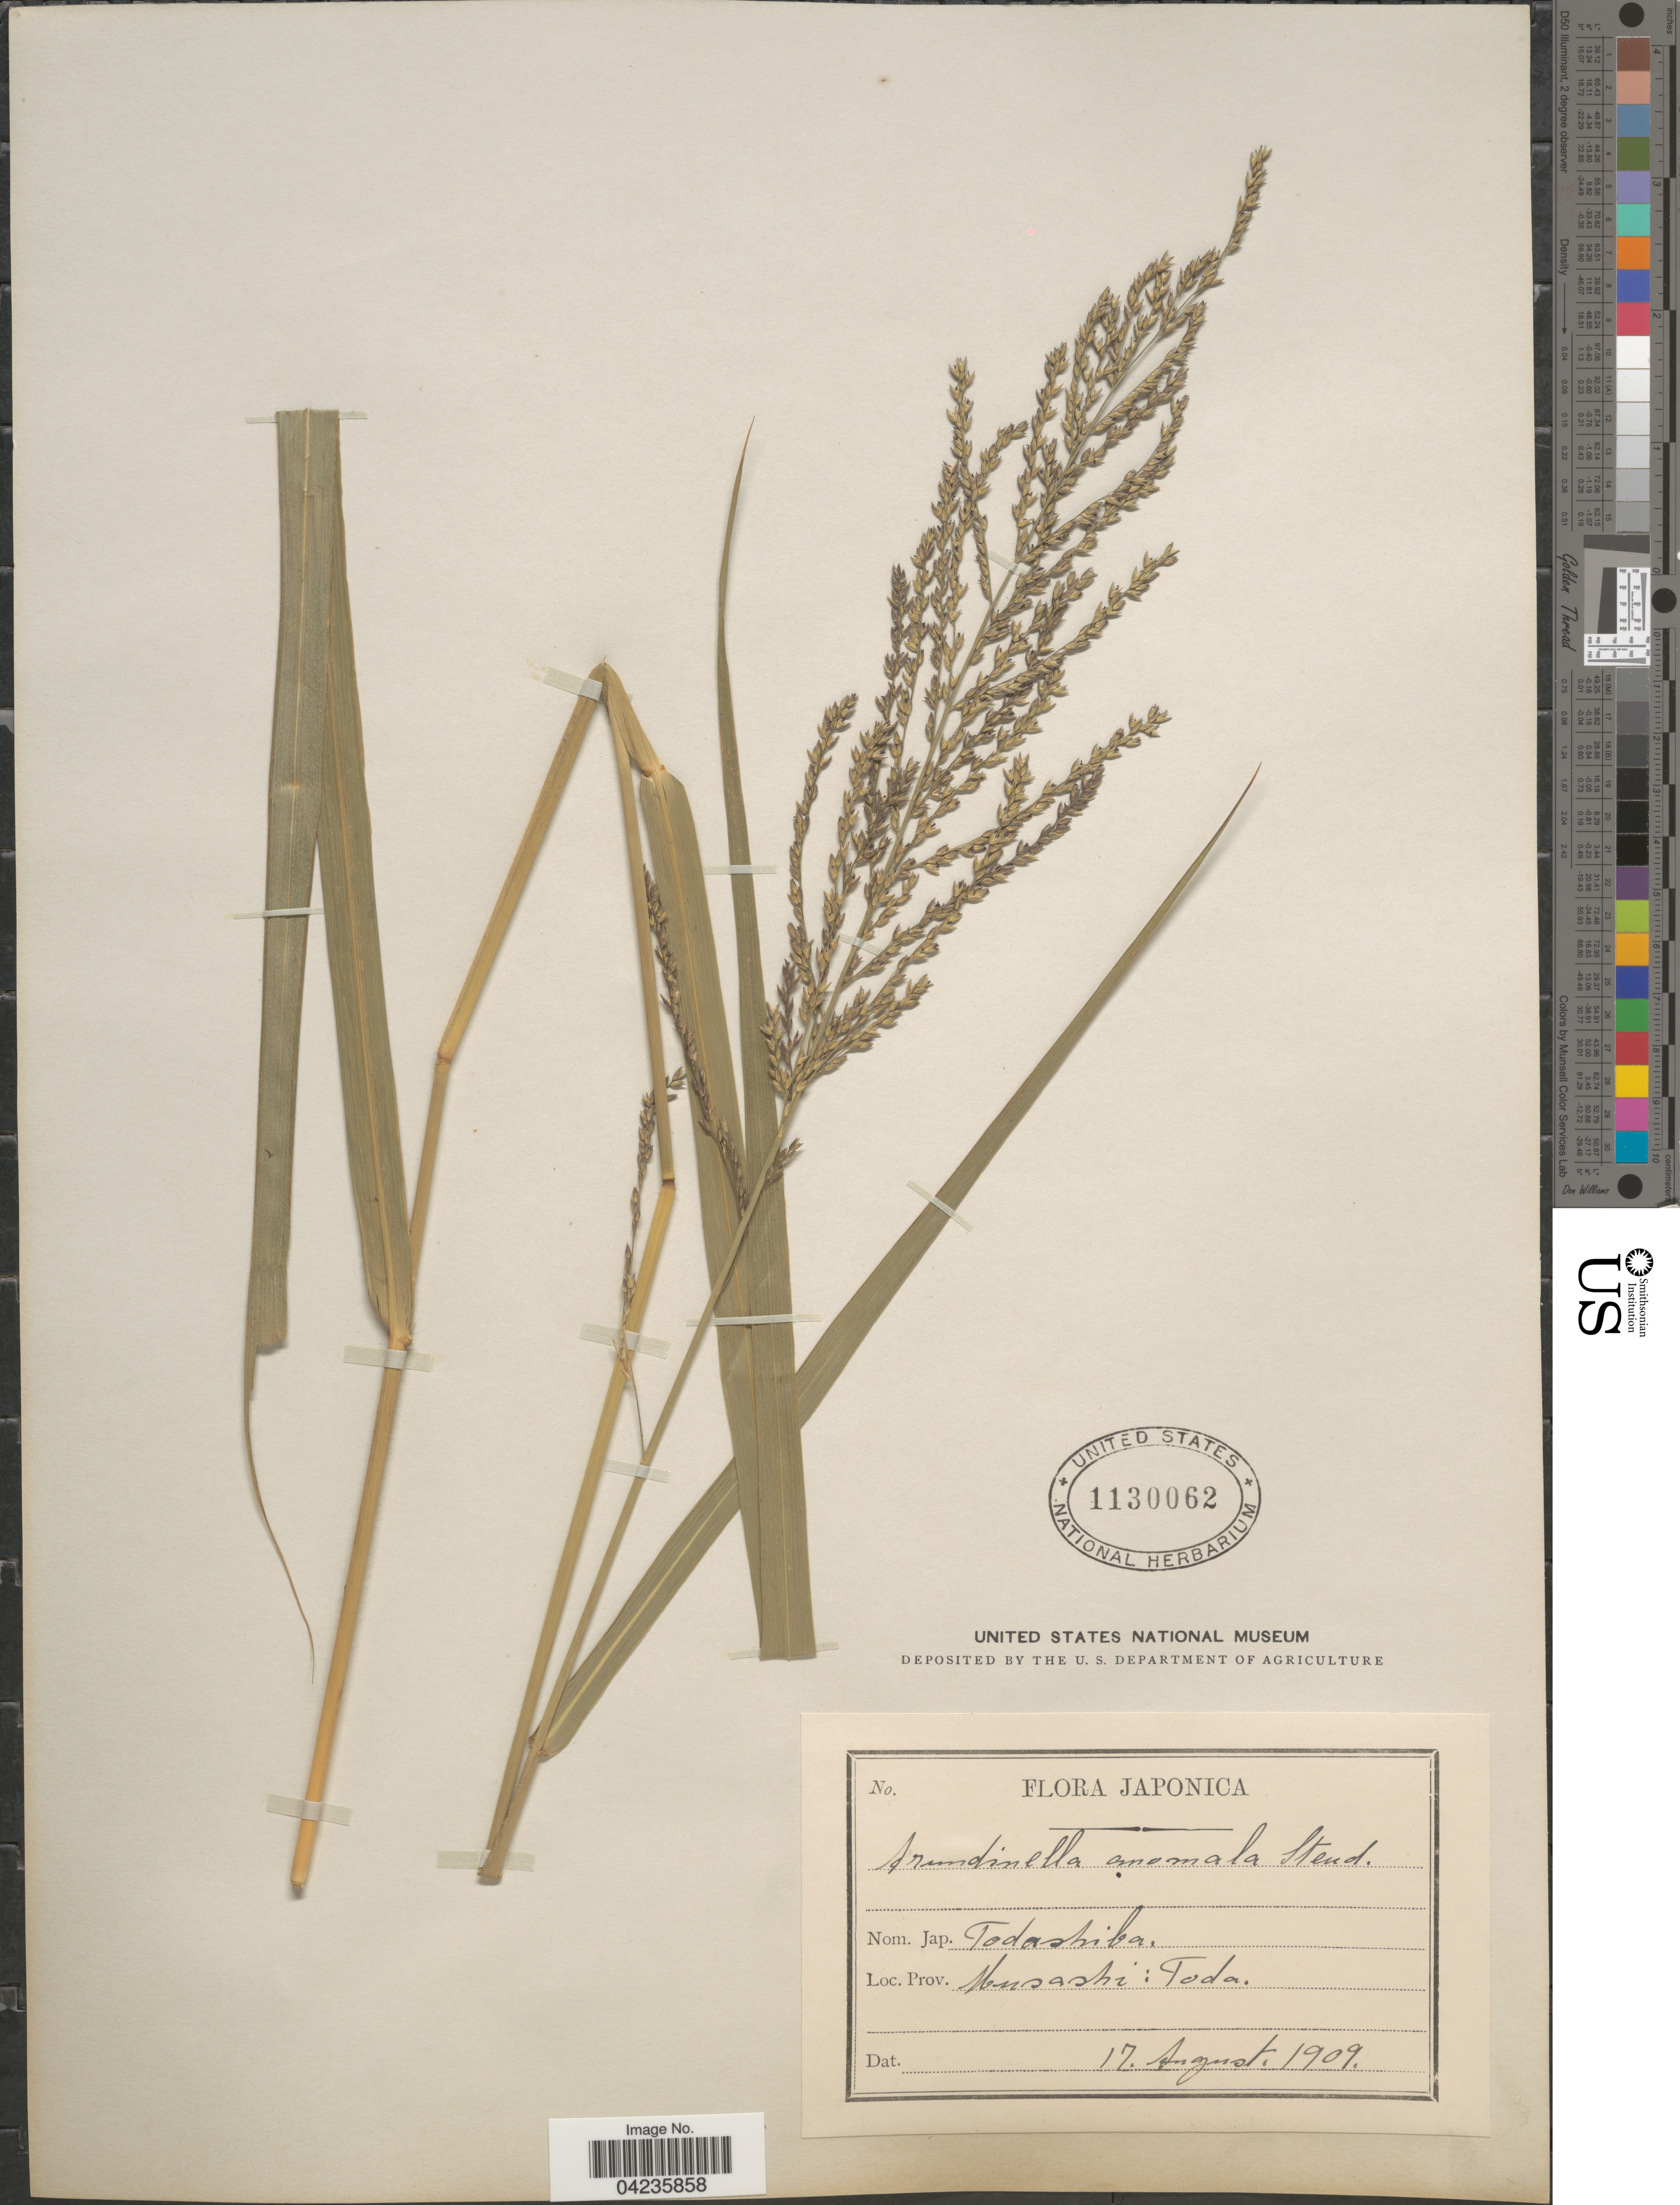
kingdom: Plantae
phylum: Tracheophyta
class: Liliopsida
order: Poales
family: Poaceae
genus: Arundinella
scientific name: Arundinella hirta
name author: (Thunb.) Tanaka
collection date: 1909-08-17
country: Japan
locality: Japonica. Prov. Musashi : Toda.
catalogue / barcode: US 1130062